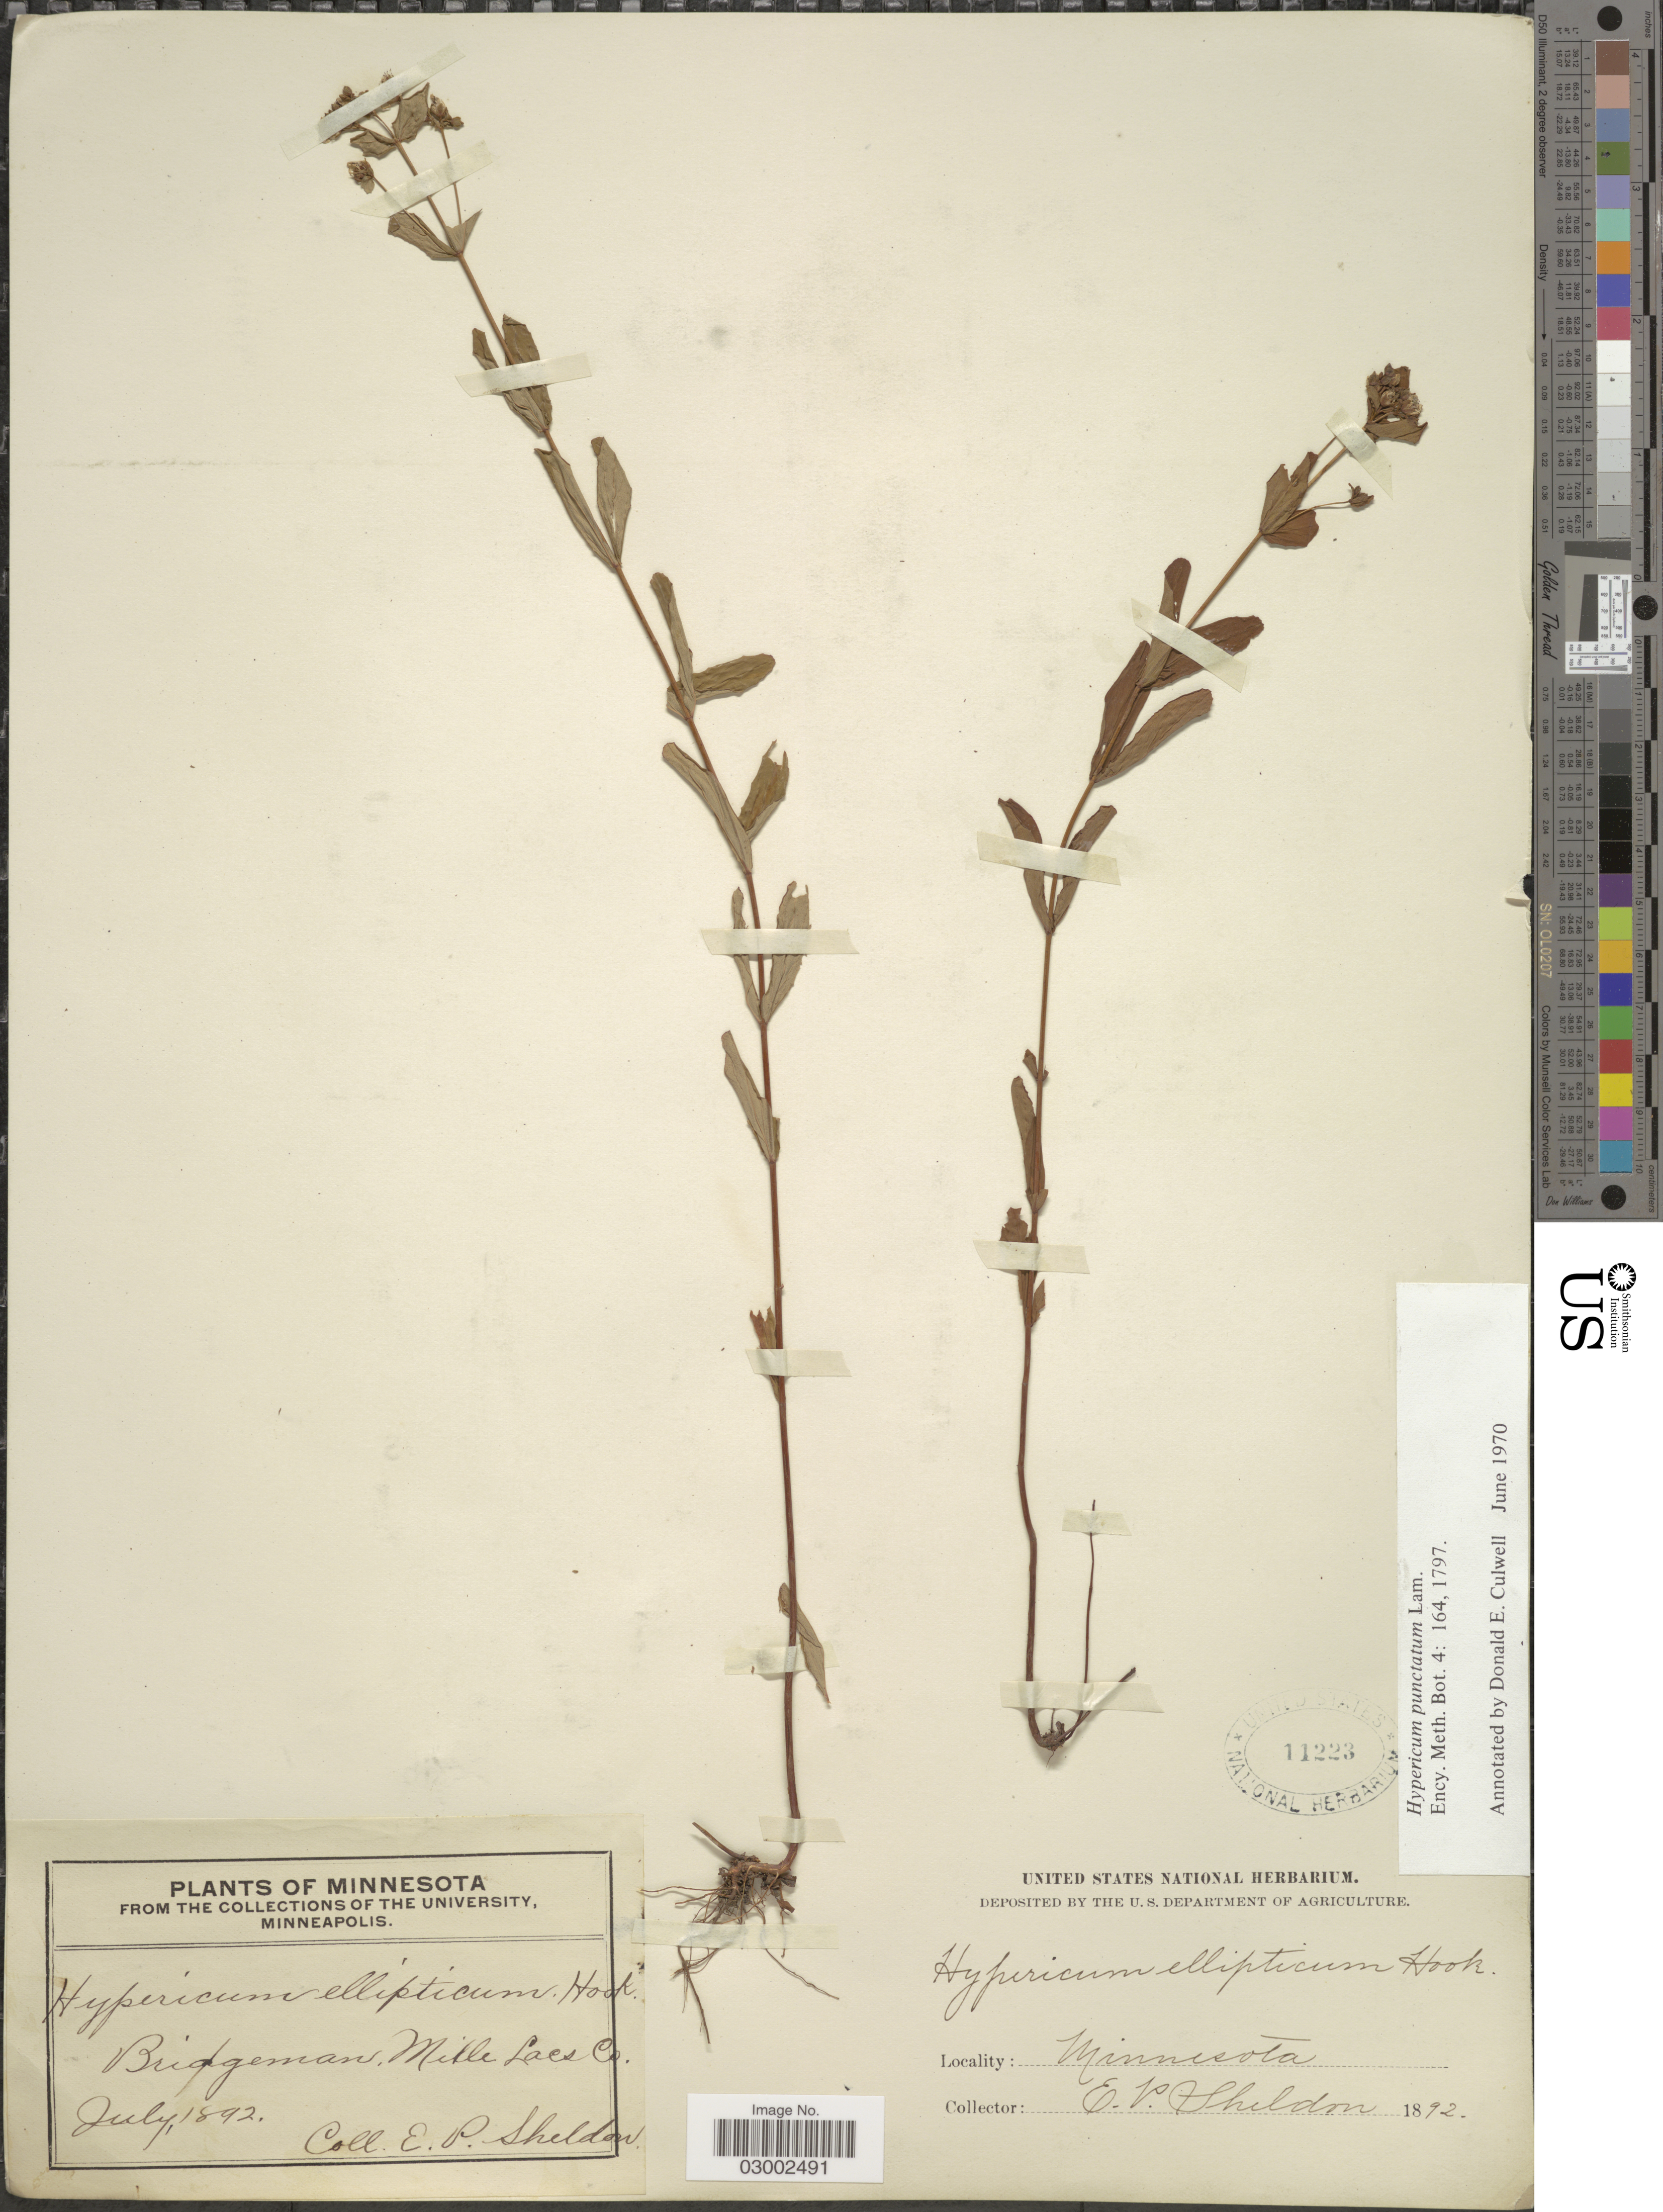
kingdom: Plantae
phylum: Tracheophyta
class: Magnoliopsida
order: Malpighiales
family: Hypericaceae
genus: Hypericum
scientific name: Hypericum punctatum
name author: Lam.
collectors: E. P. Sheldon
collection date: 1892-07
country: United States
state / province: Minnesota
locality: Bridgeman. Mille Lacs Co.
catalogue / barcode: US 11223